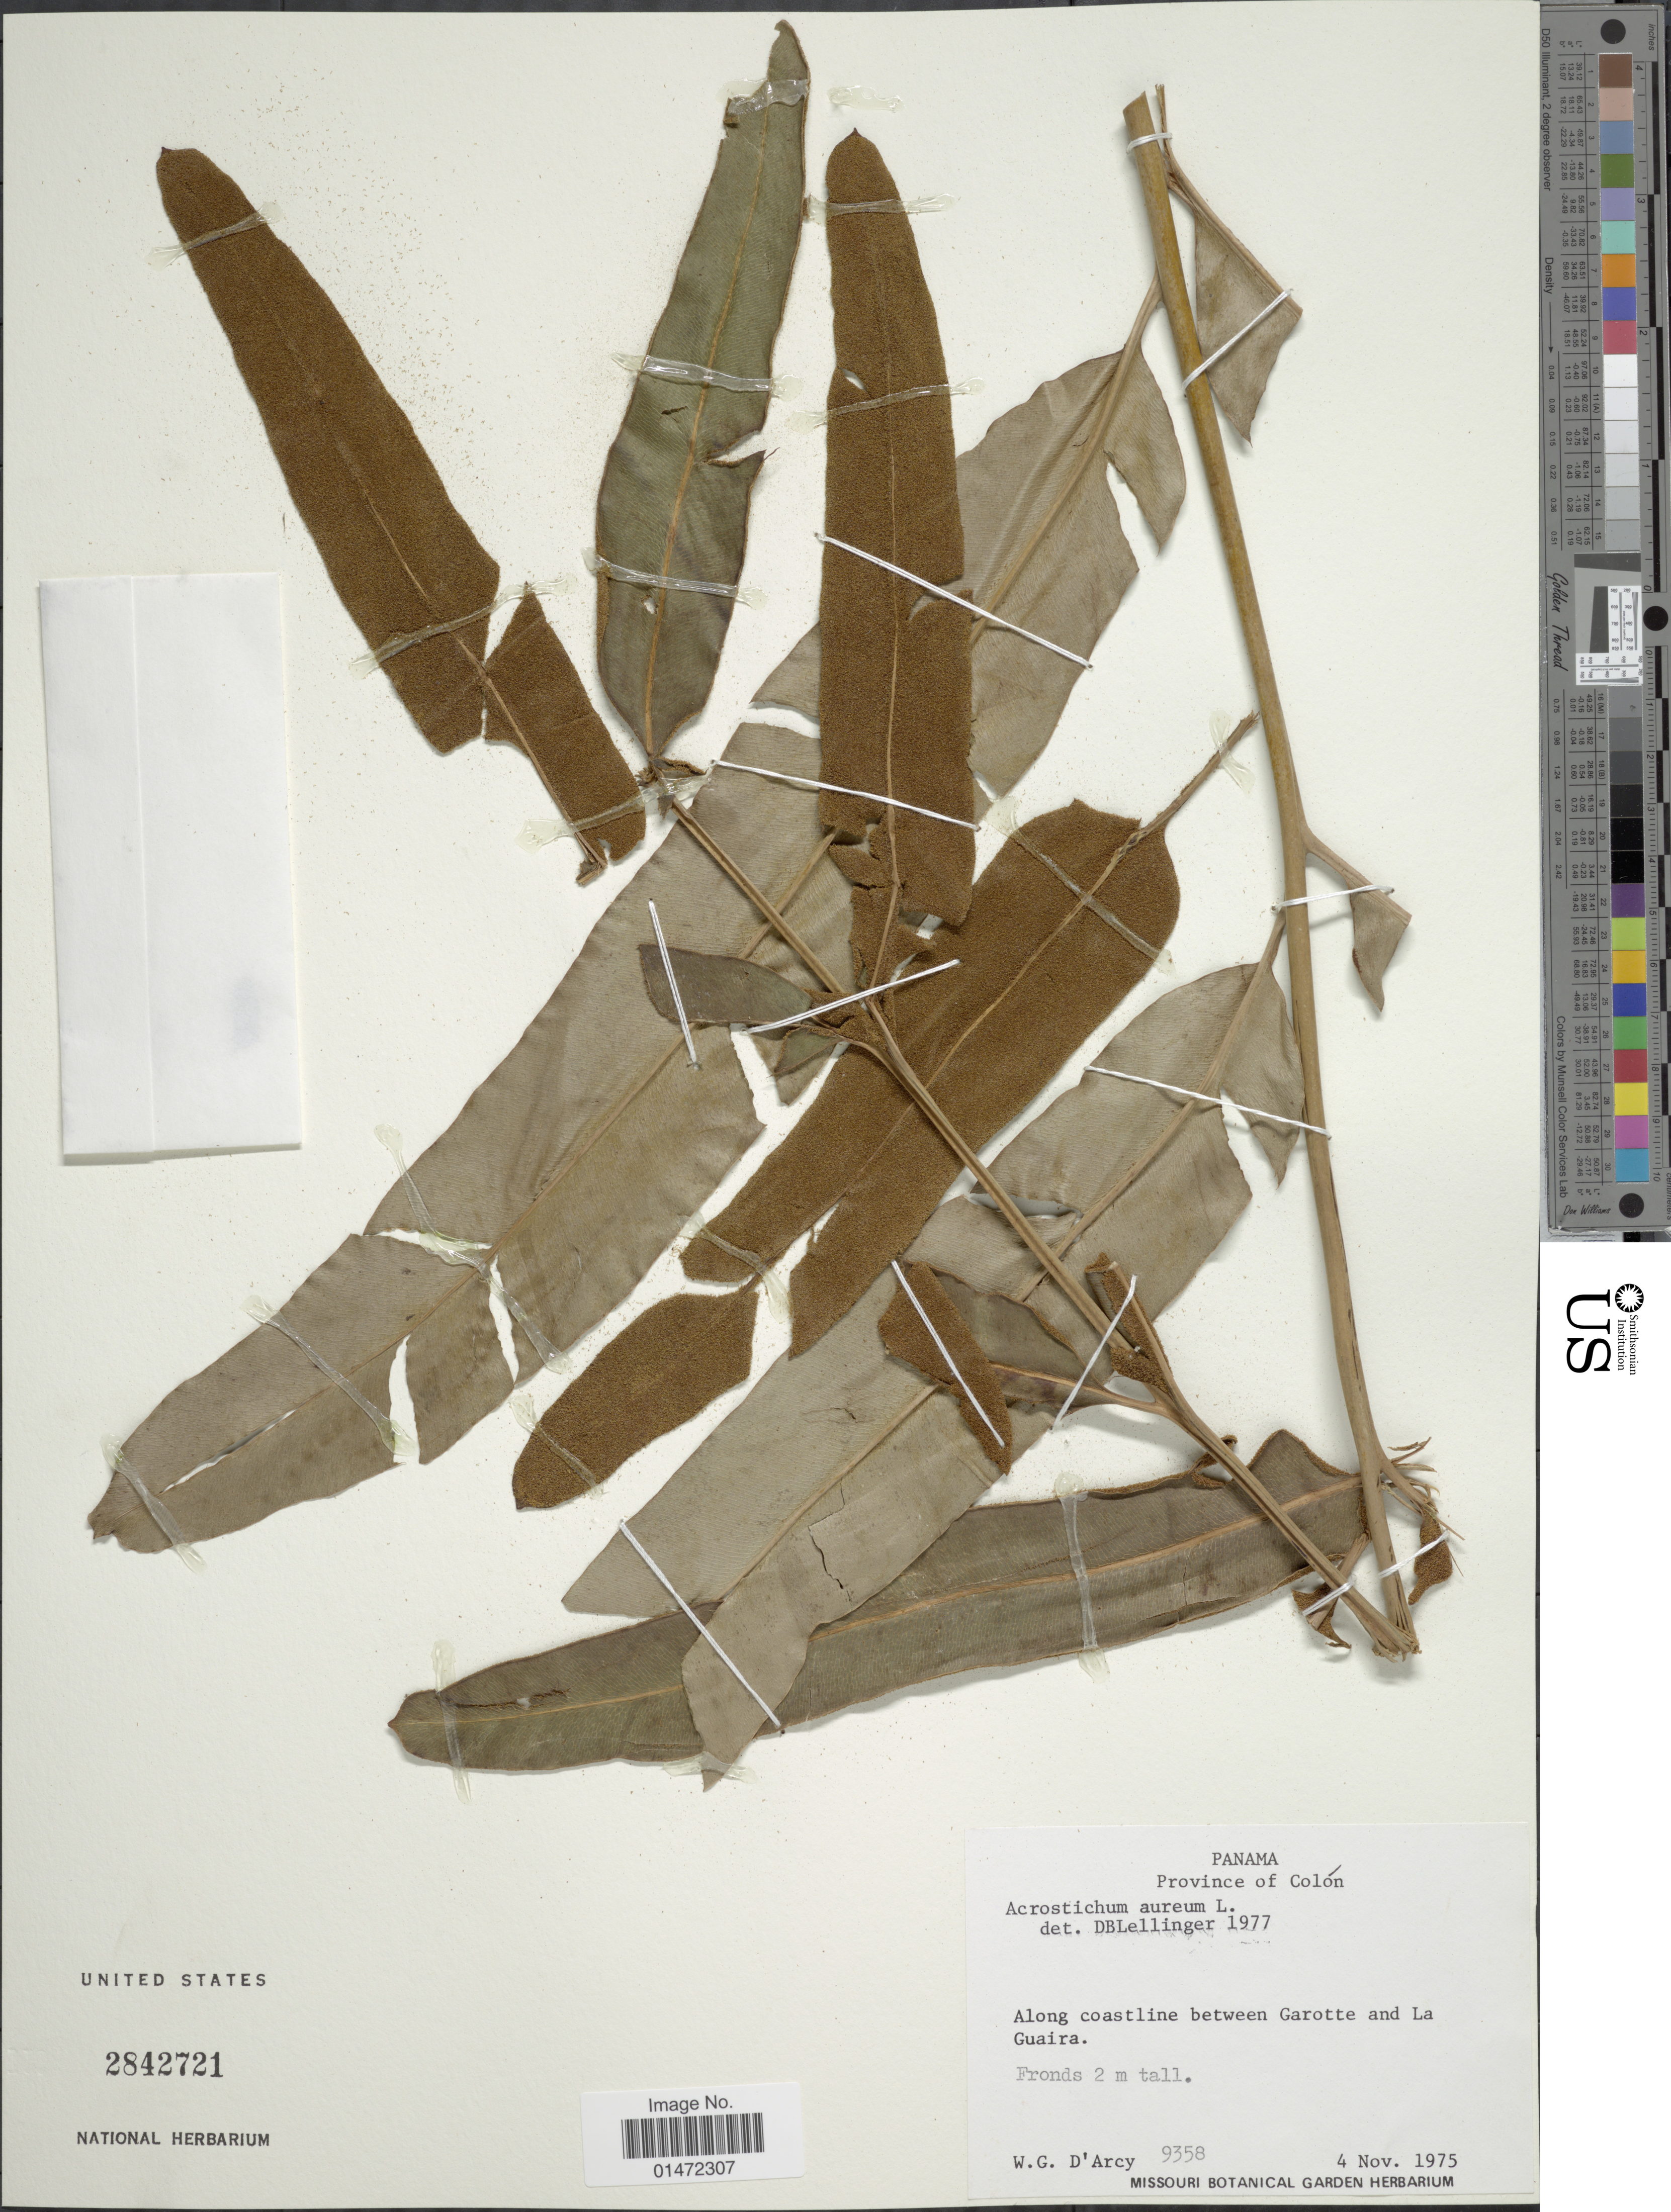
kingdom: Plantae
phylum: Tracheophyta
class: Polypodiopsida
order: Polypodiales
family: Pteridaceae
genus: Acrostichum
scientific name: Acrostichum aureum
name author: L.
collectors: W. G. D'Arcy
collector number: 9358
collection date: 1975-11-04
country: Panama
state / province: Colón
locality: Along coastline between Garotte and La Guaira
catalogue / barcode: US 2842721